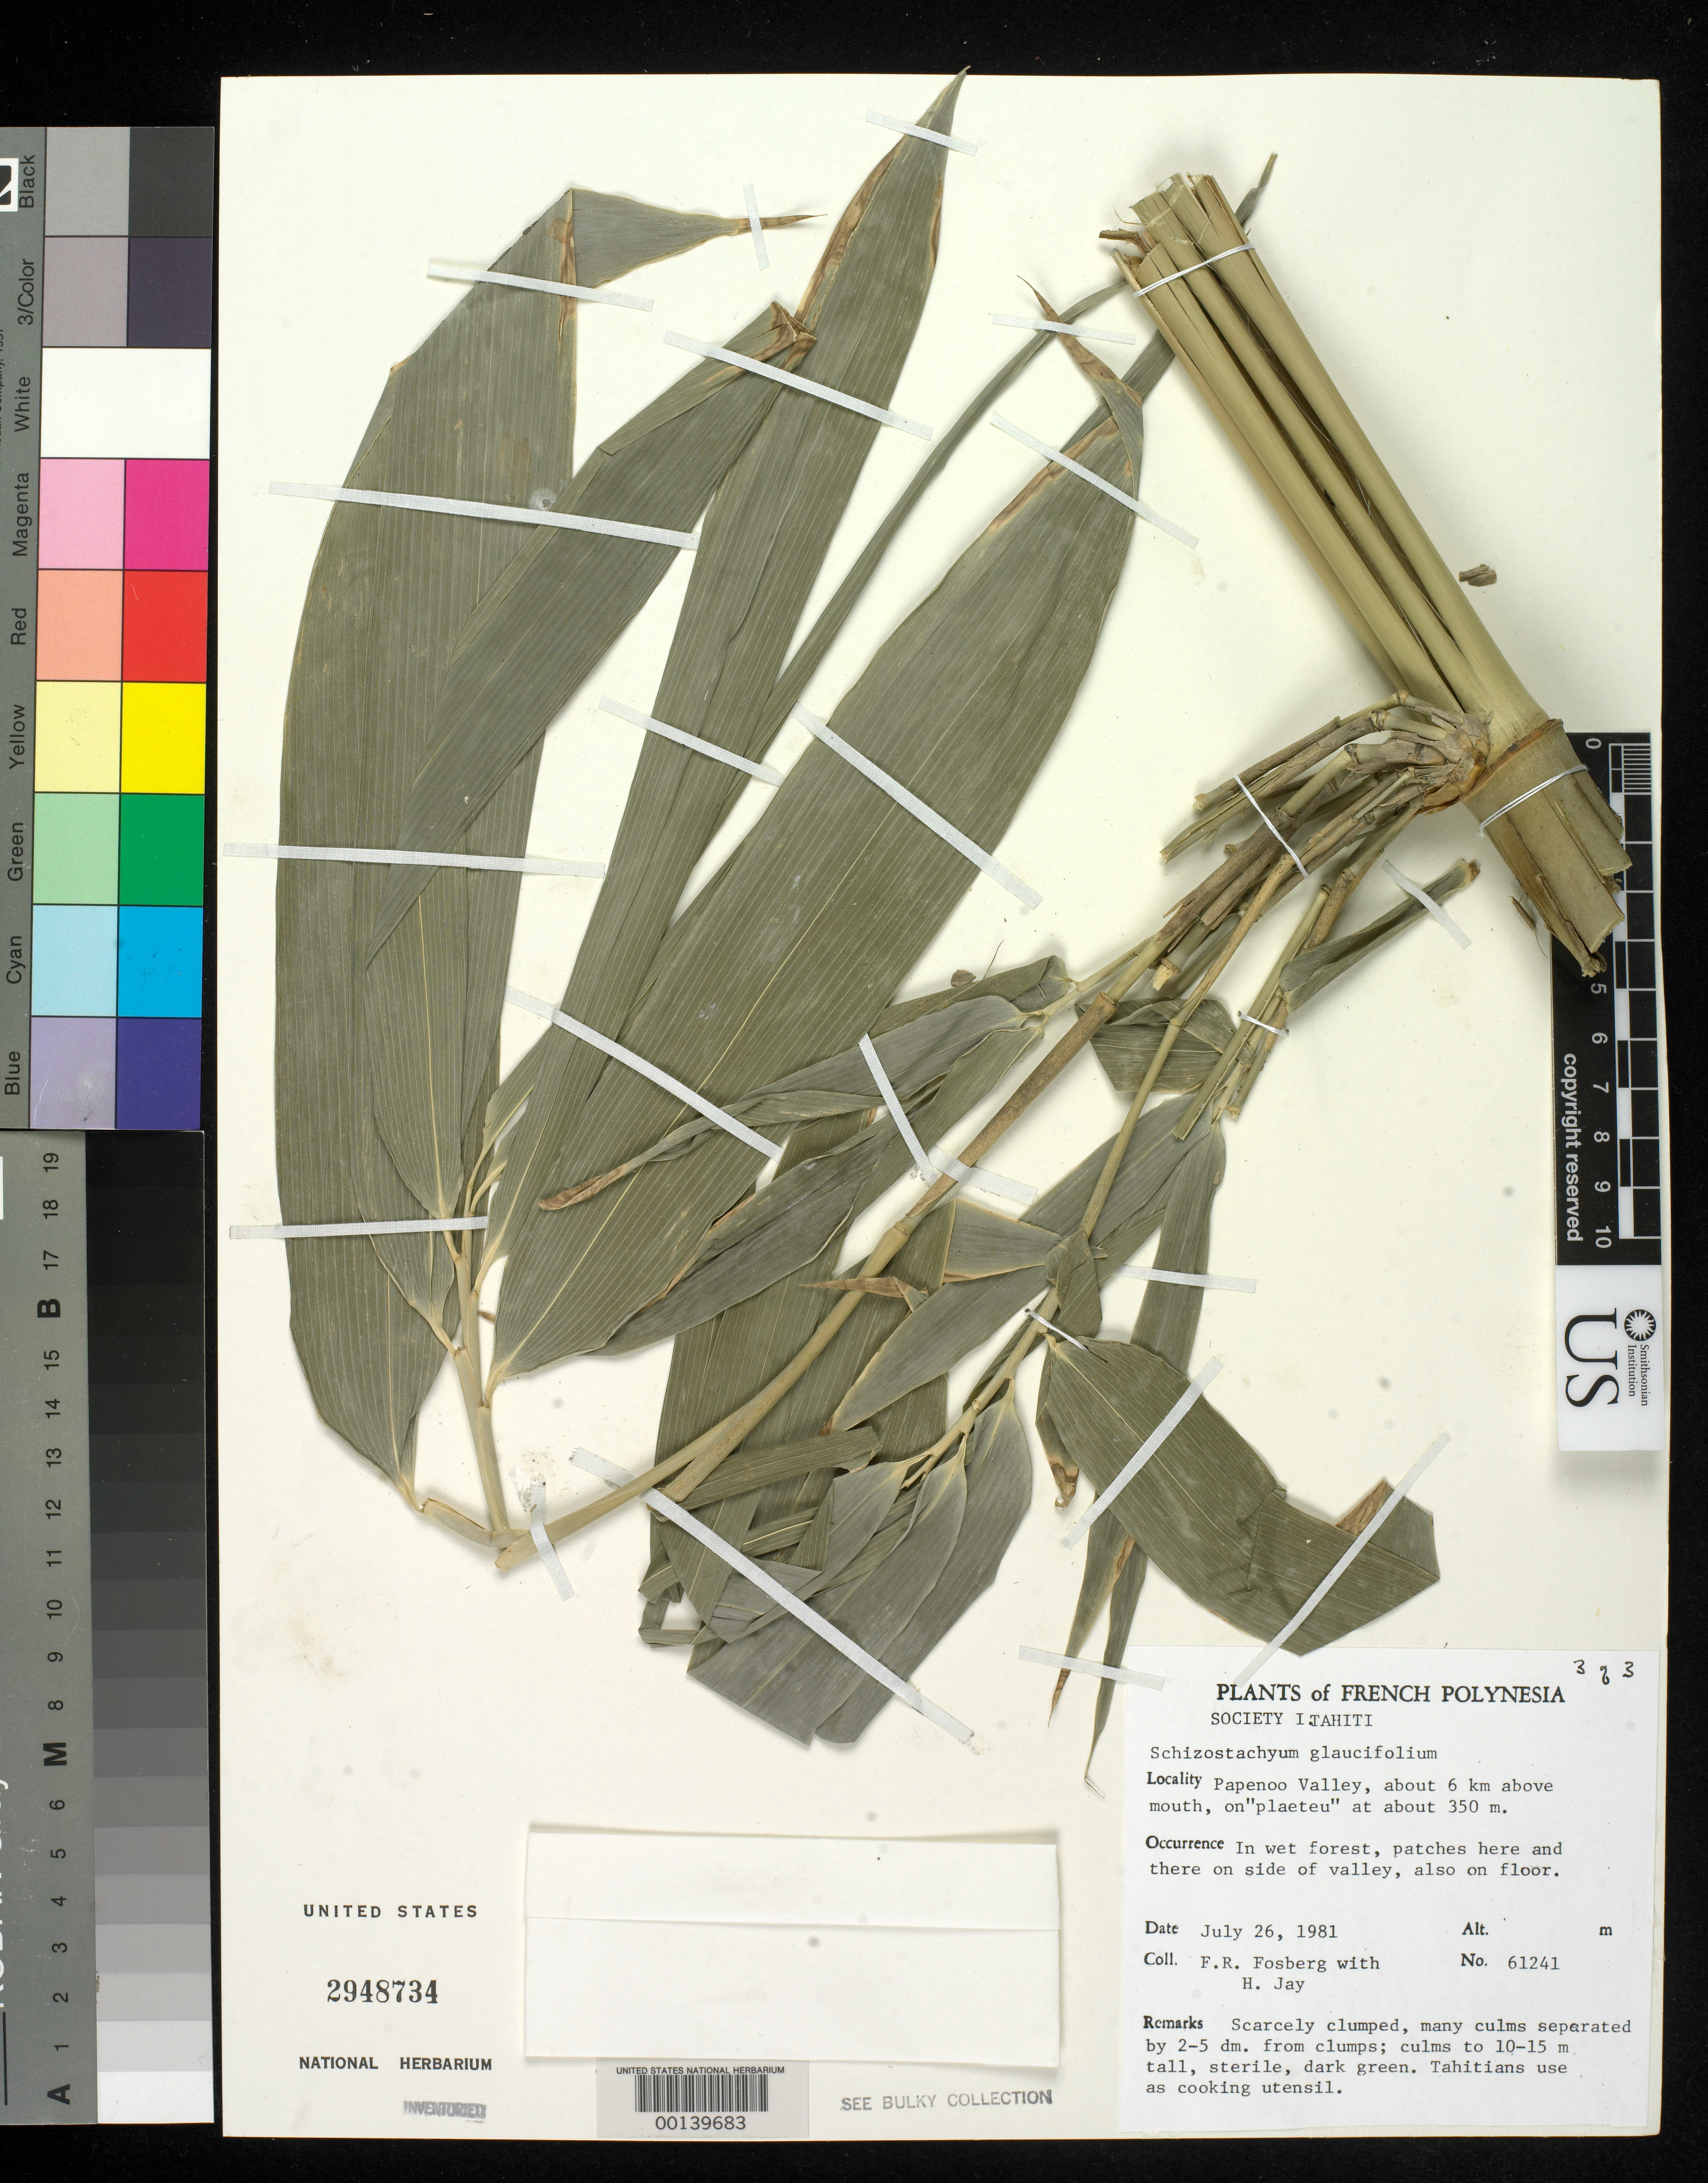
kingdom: Plantae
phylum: Tracheophyta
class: Liliopsida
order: Poales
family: Poaceae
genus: Schizostachyum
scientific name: Schizostachyum glaucifolium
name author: (Rupr.) Munro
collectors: F. R. Fosberg & H. Jay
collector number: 61241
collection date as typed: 26 Jul 1981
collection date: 1981-07-26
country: French Polynesia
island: Tahiti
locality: Papenoo Valley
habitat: wet forest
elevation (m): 350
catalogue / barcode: US 2948734